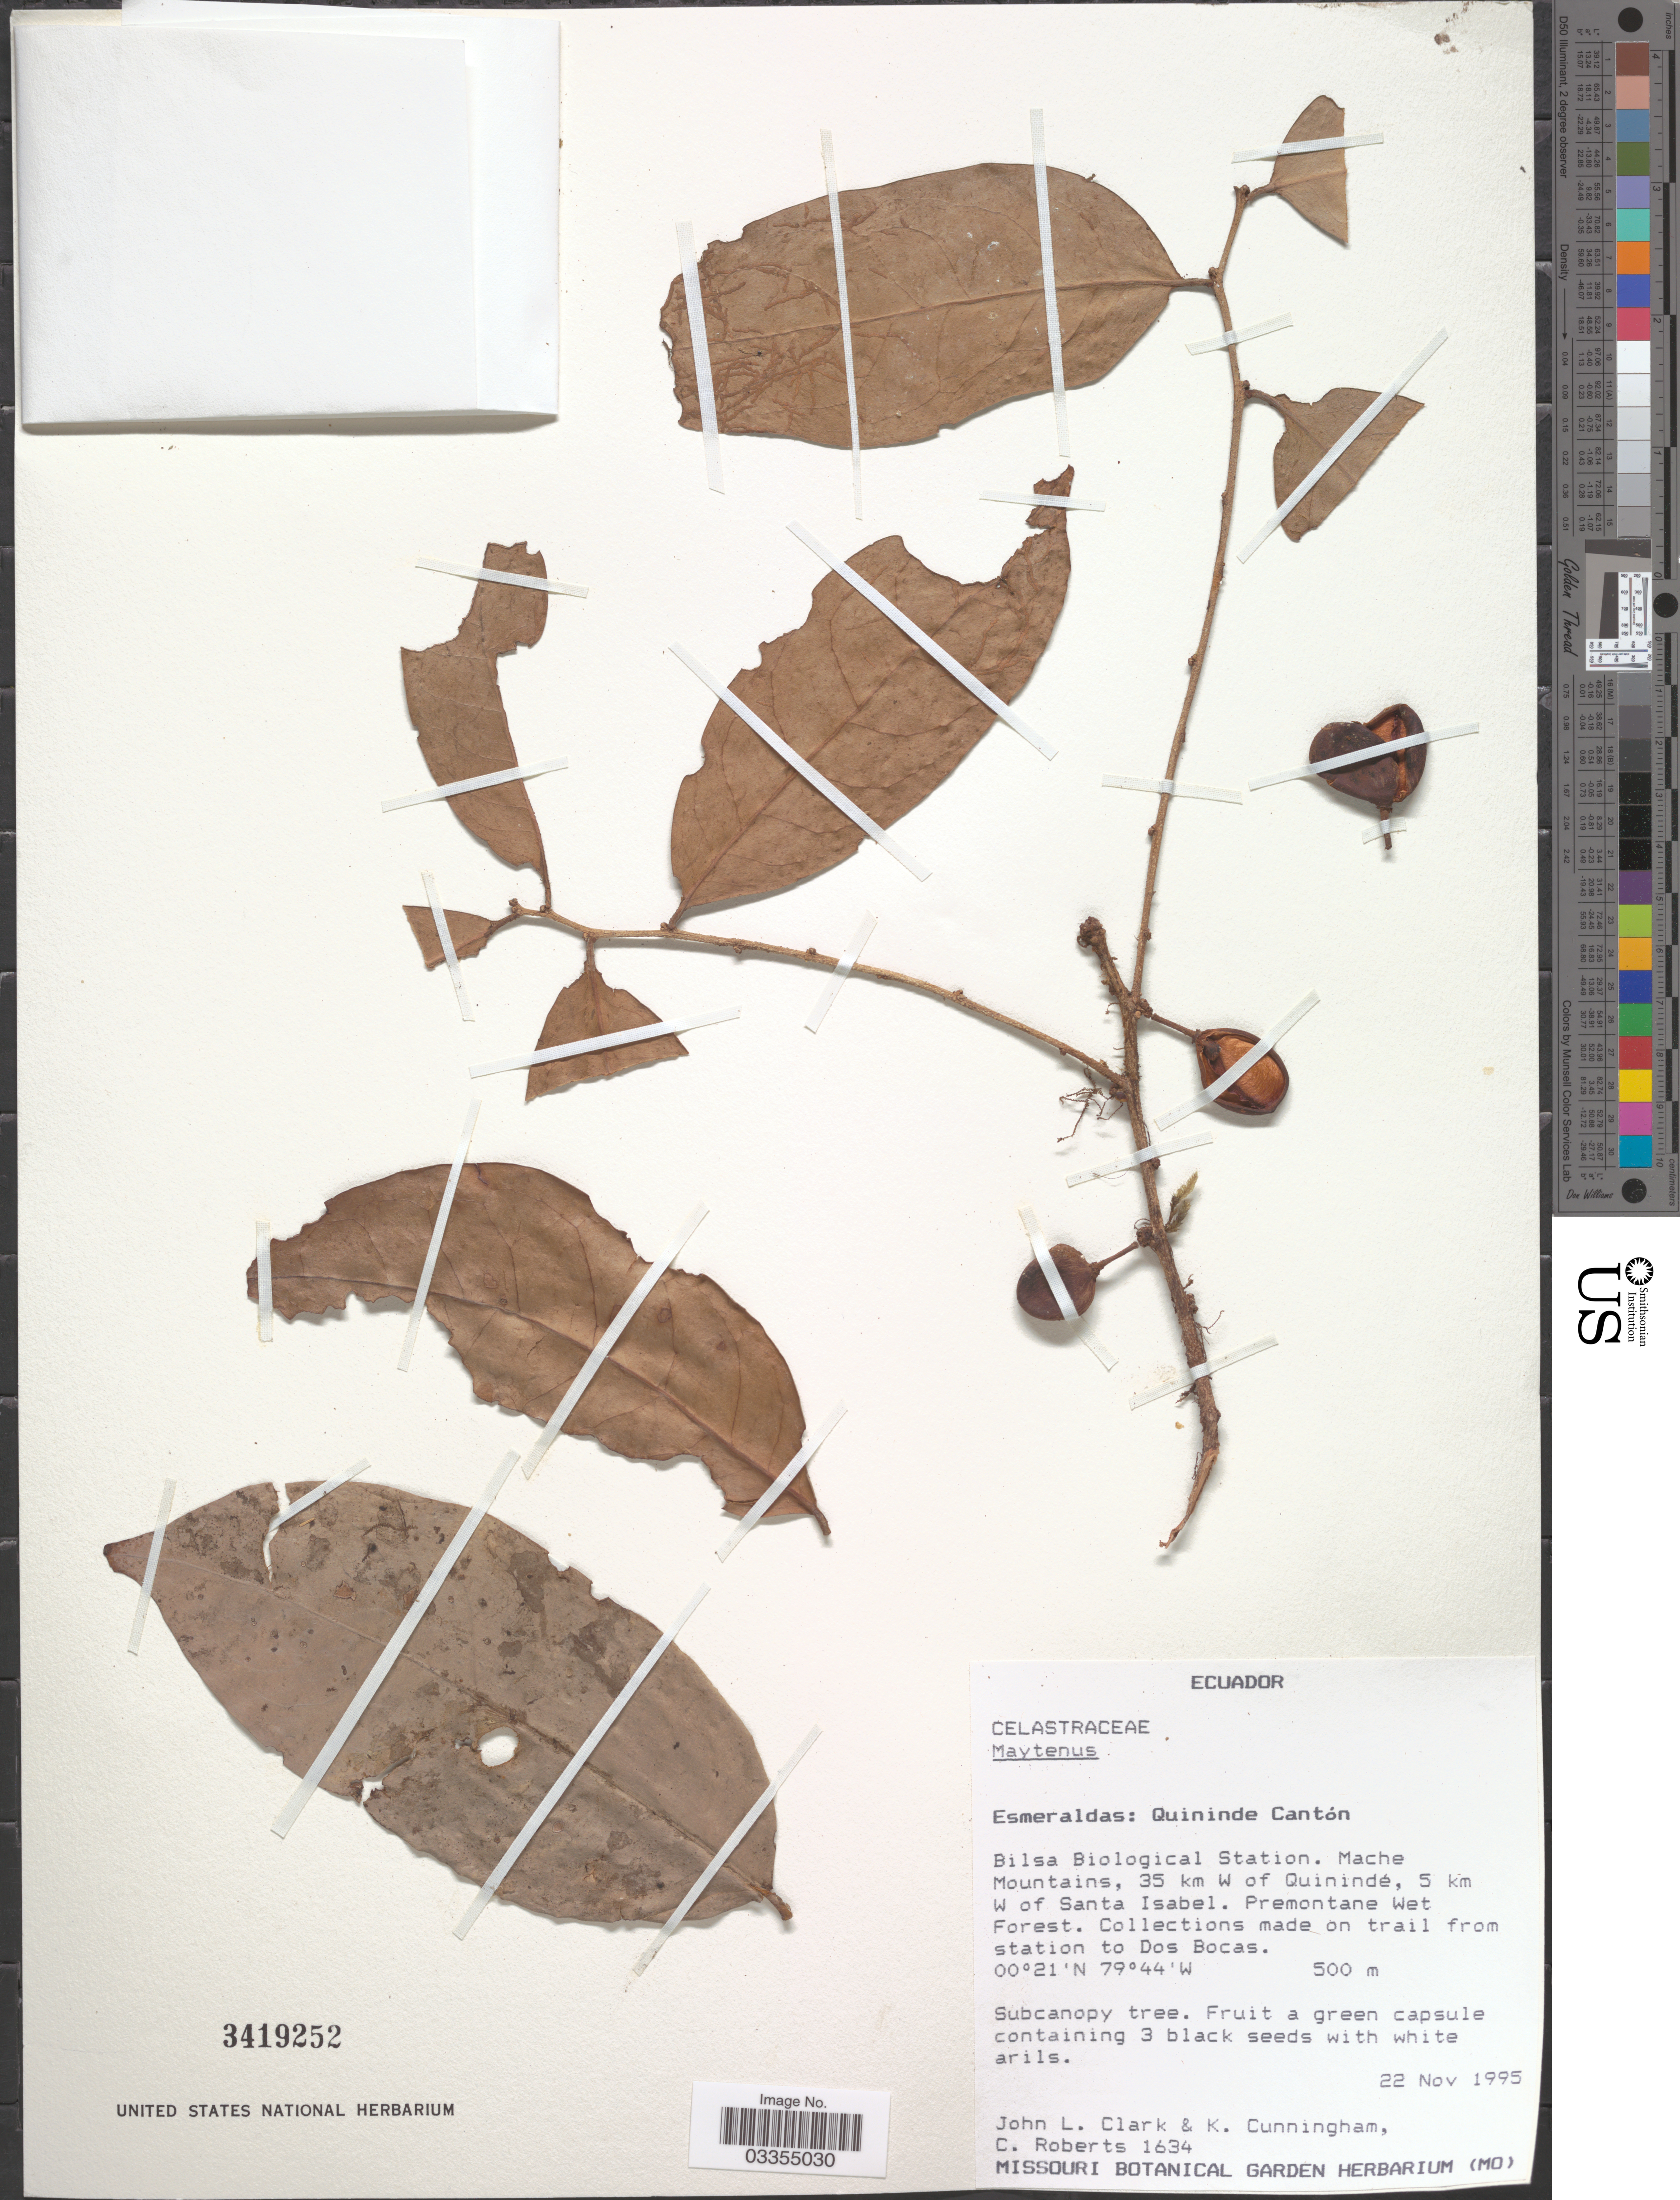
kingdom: Plantae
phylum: Tracheophyta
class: Magnoliopsida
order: Celastrales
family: Celastraceae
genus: Maytenus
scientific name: Maytenus sp.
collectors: J. L. Clark, K. Cunningham & C. Roberts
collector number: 1634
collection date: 1995-11-22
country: Ecuador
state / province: Esmeraldas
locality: Quininde Cantón. Bilsa Biological Station. Mache Mountains, 35 km W of Quinindé, 5 km W of Santa Isabel. Premontane Wet Forest. Collections made on trail from station to Dos Bocas.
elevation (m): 500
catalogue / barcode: US 3419252